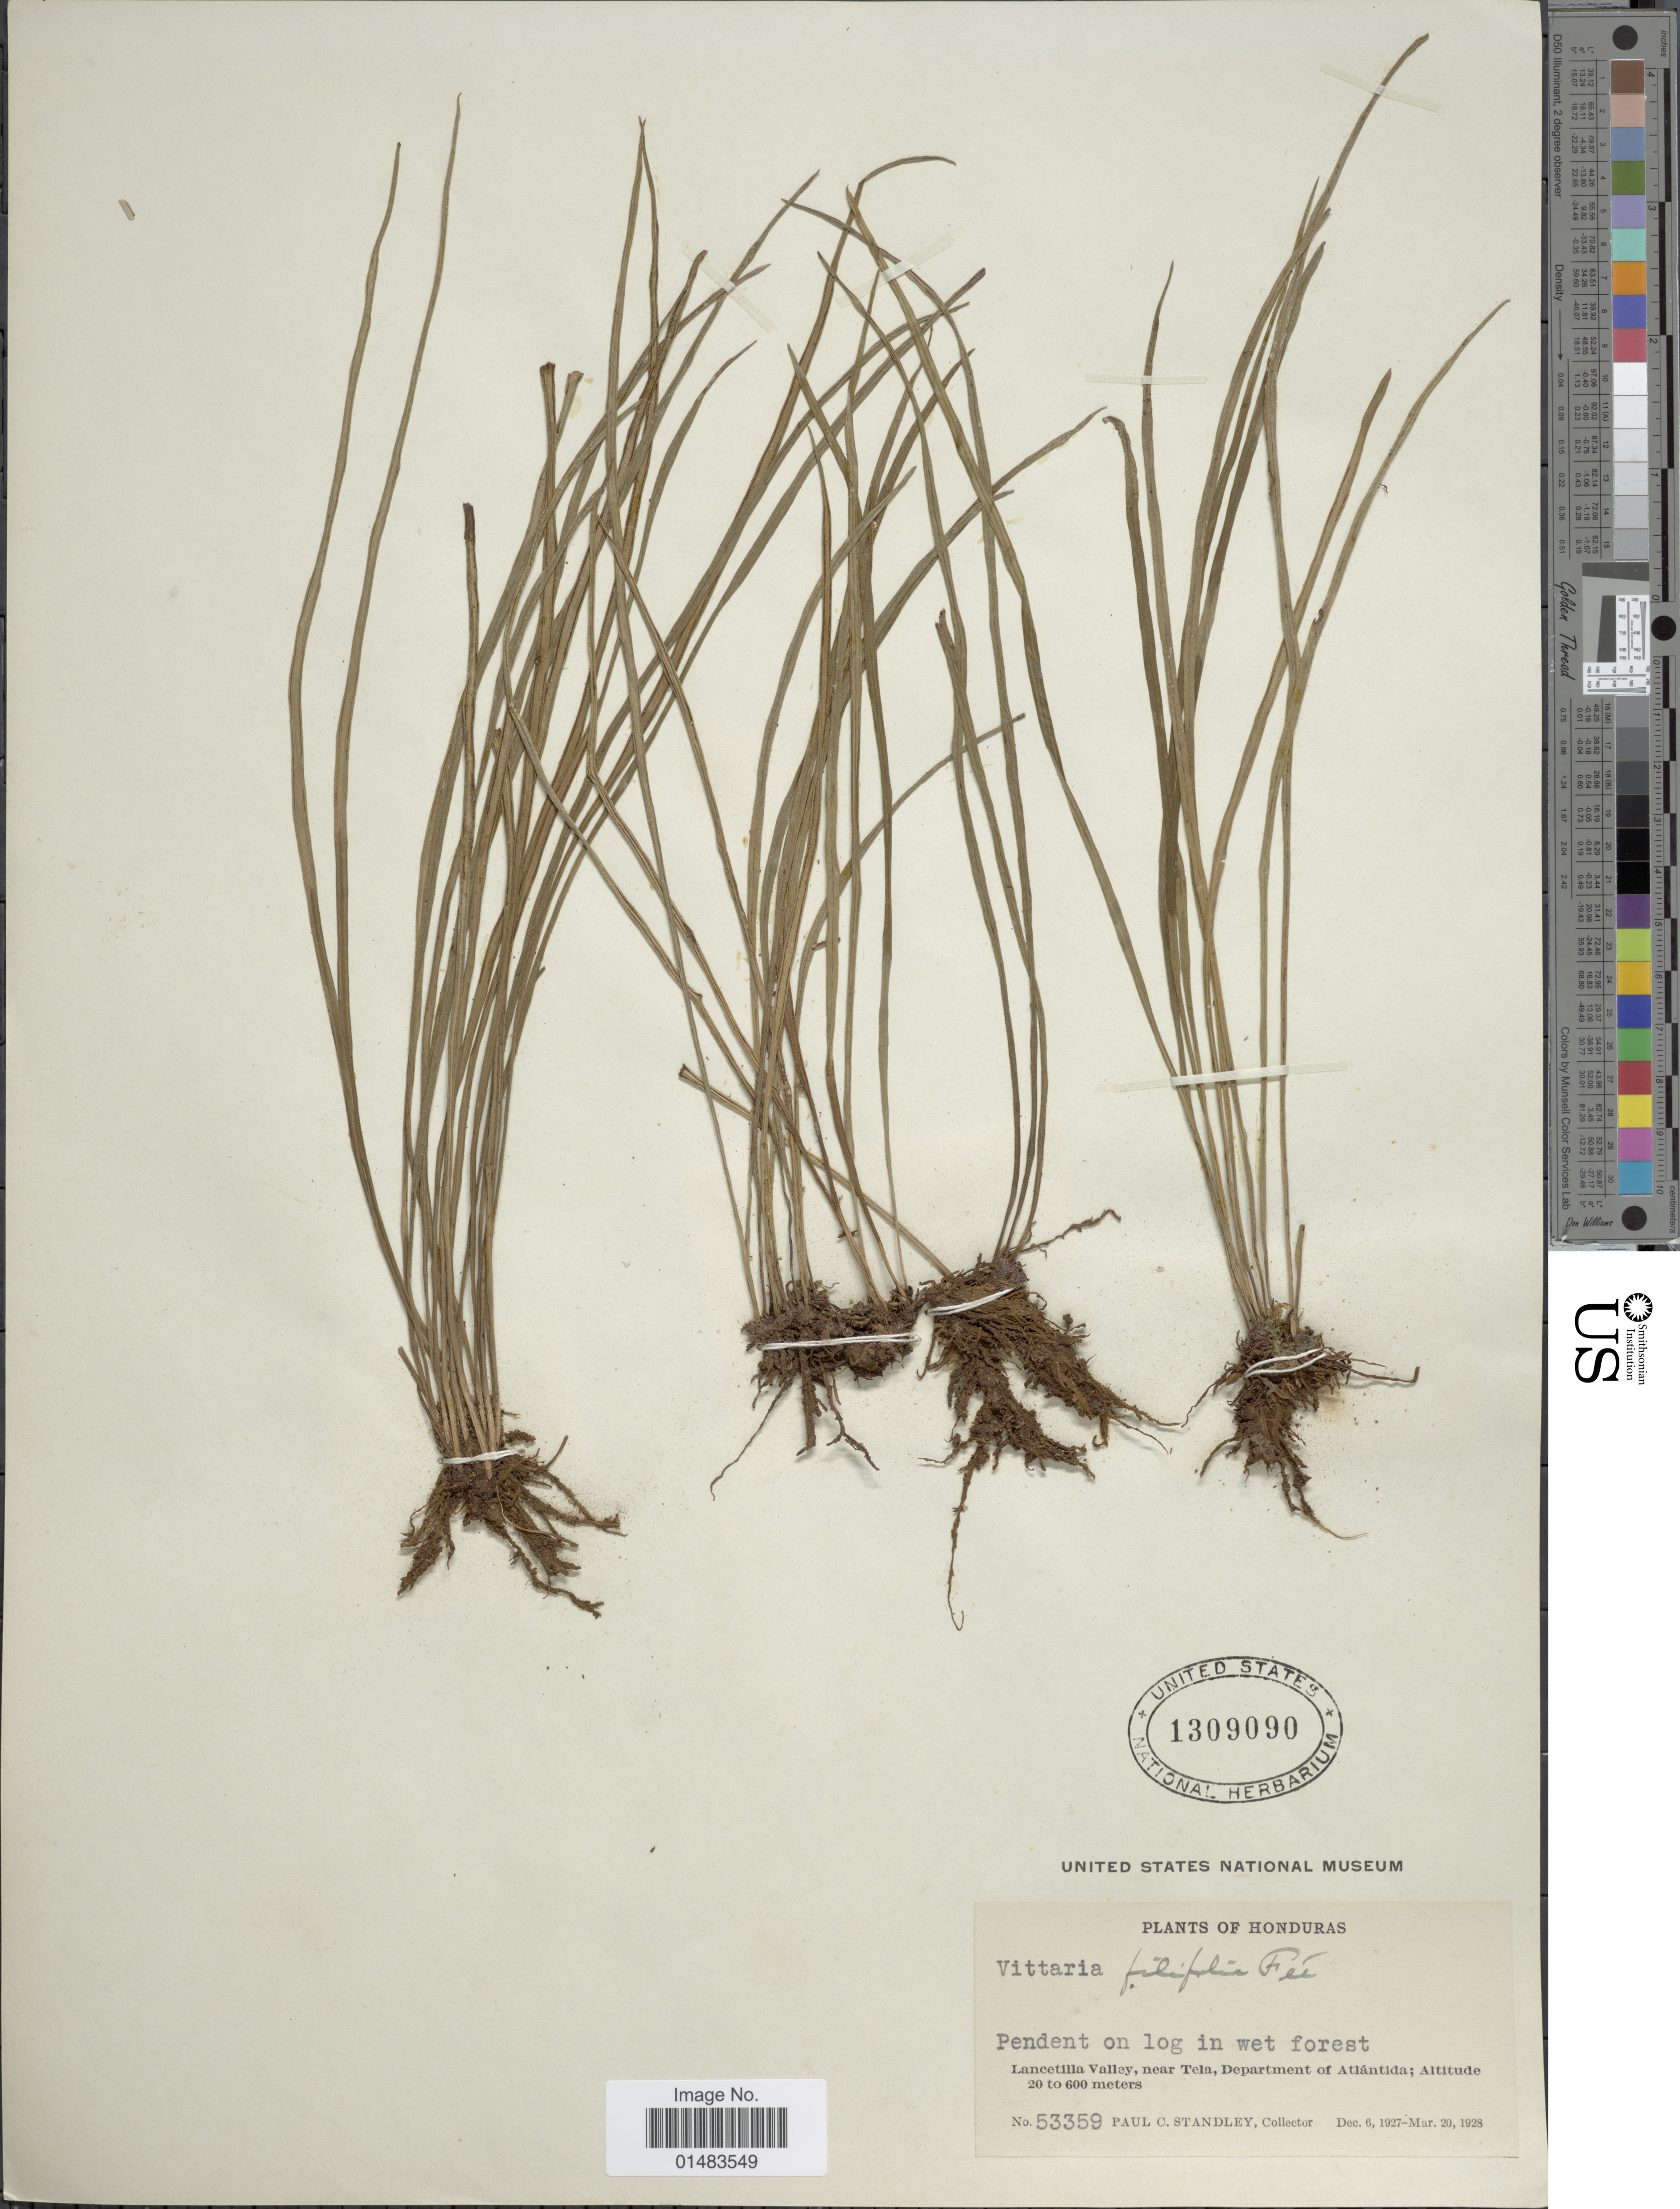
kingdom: Plantae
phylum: Tracheophyta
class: Polypodiopsida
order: Polypodiales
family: Pteridaceae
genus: Vittaria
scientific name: Vittaria graminifolia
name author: Kaulf.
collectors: P. C. Standley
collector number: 53359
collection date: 1927-12-06/1928-03-20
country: Honduras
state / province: Atlántida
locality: Honduras, Lancetilla Valley, near Tela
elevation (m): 20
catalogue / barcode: US 1309090